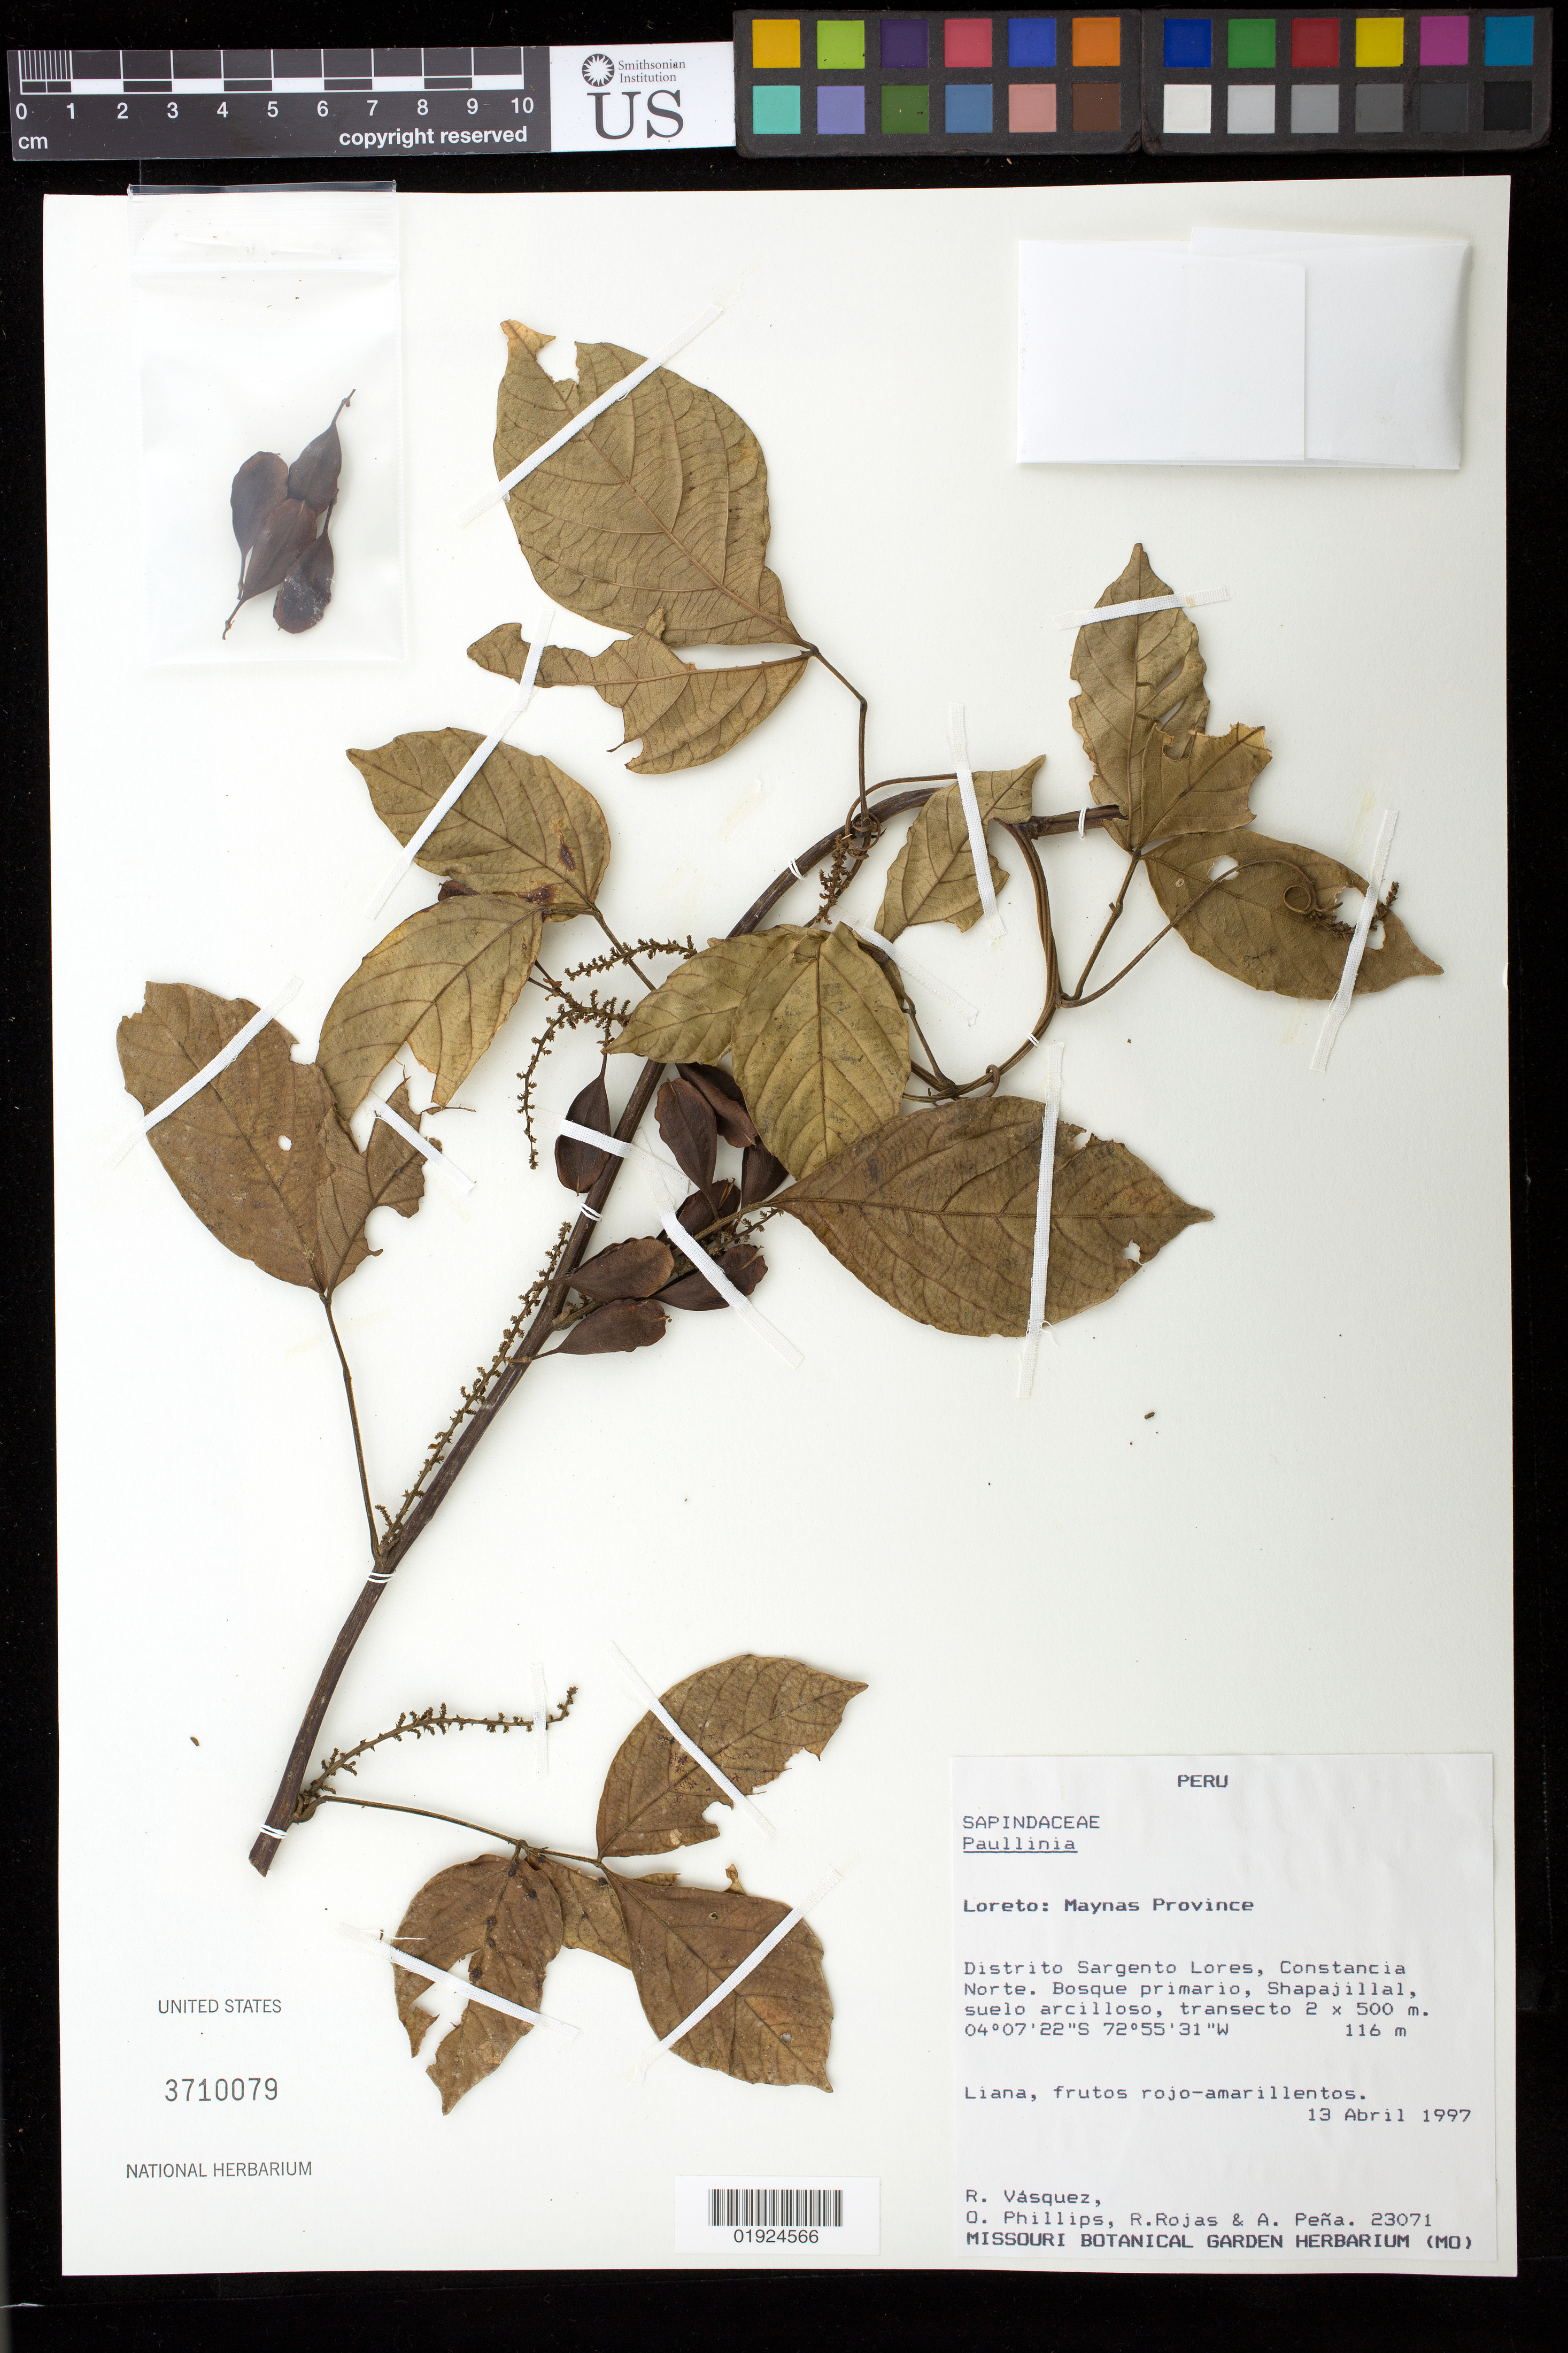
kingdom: Plantae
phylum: Tracheophyta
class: Magnoliopsida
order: Sapindales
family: Sapindaceae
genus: Paullinia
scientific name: Paullinia sp.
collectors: R. Vásquez M., O. Phillips, R. Rojas & A. Pena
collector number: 23071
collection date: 1997-04-12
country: Peru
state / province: Loreto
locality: Maynas Province. Distrito Sargento Lores, Constancia Norte. Shapajillal, transecto 2 x 500 m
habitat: Bosque primario, suelo arcilloso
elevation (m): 116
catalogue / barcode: US 3710079